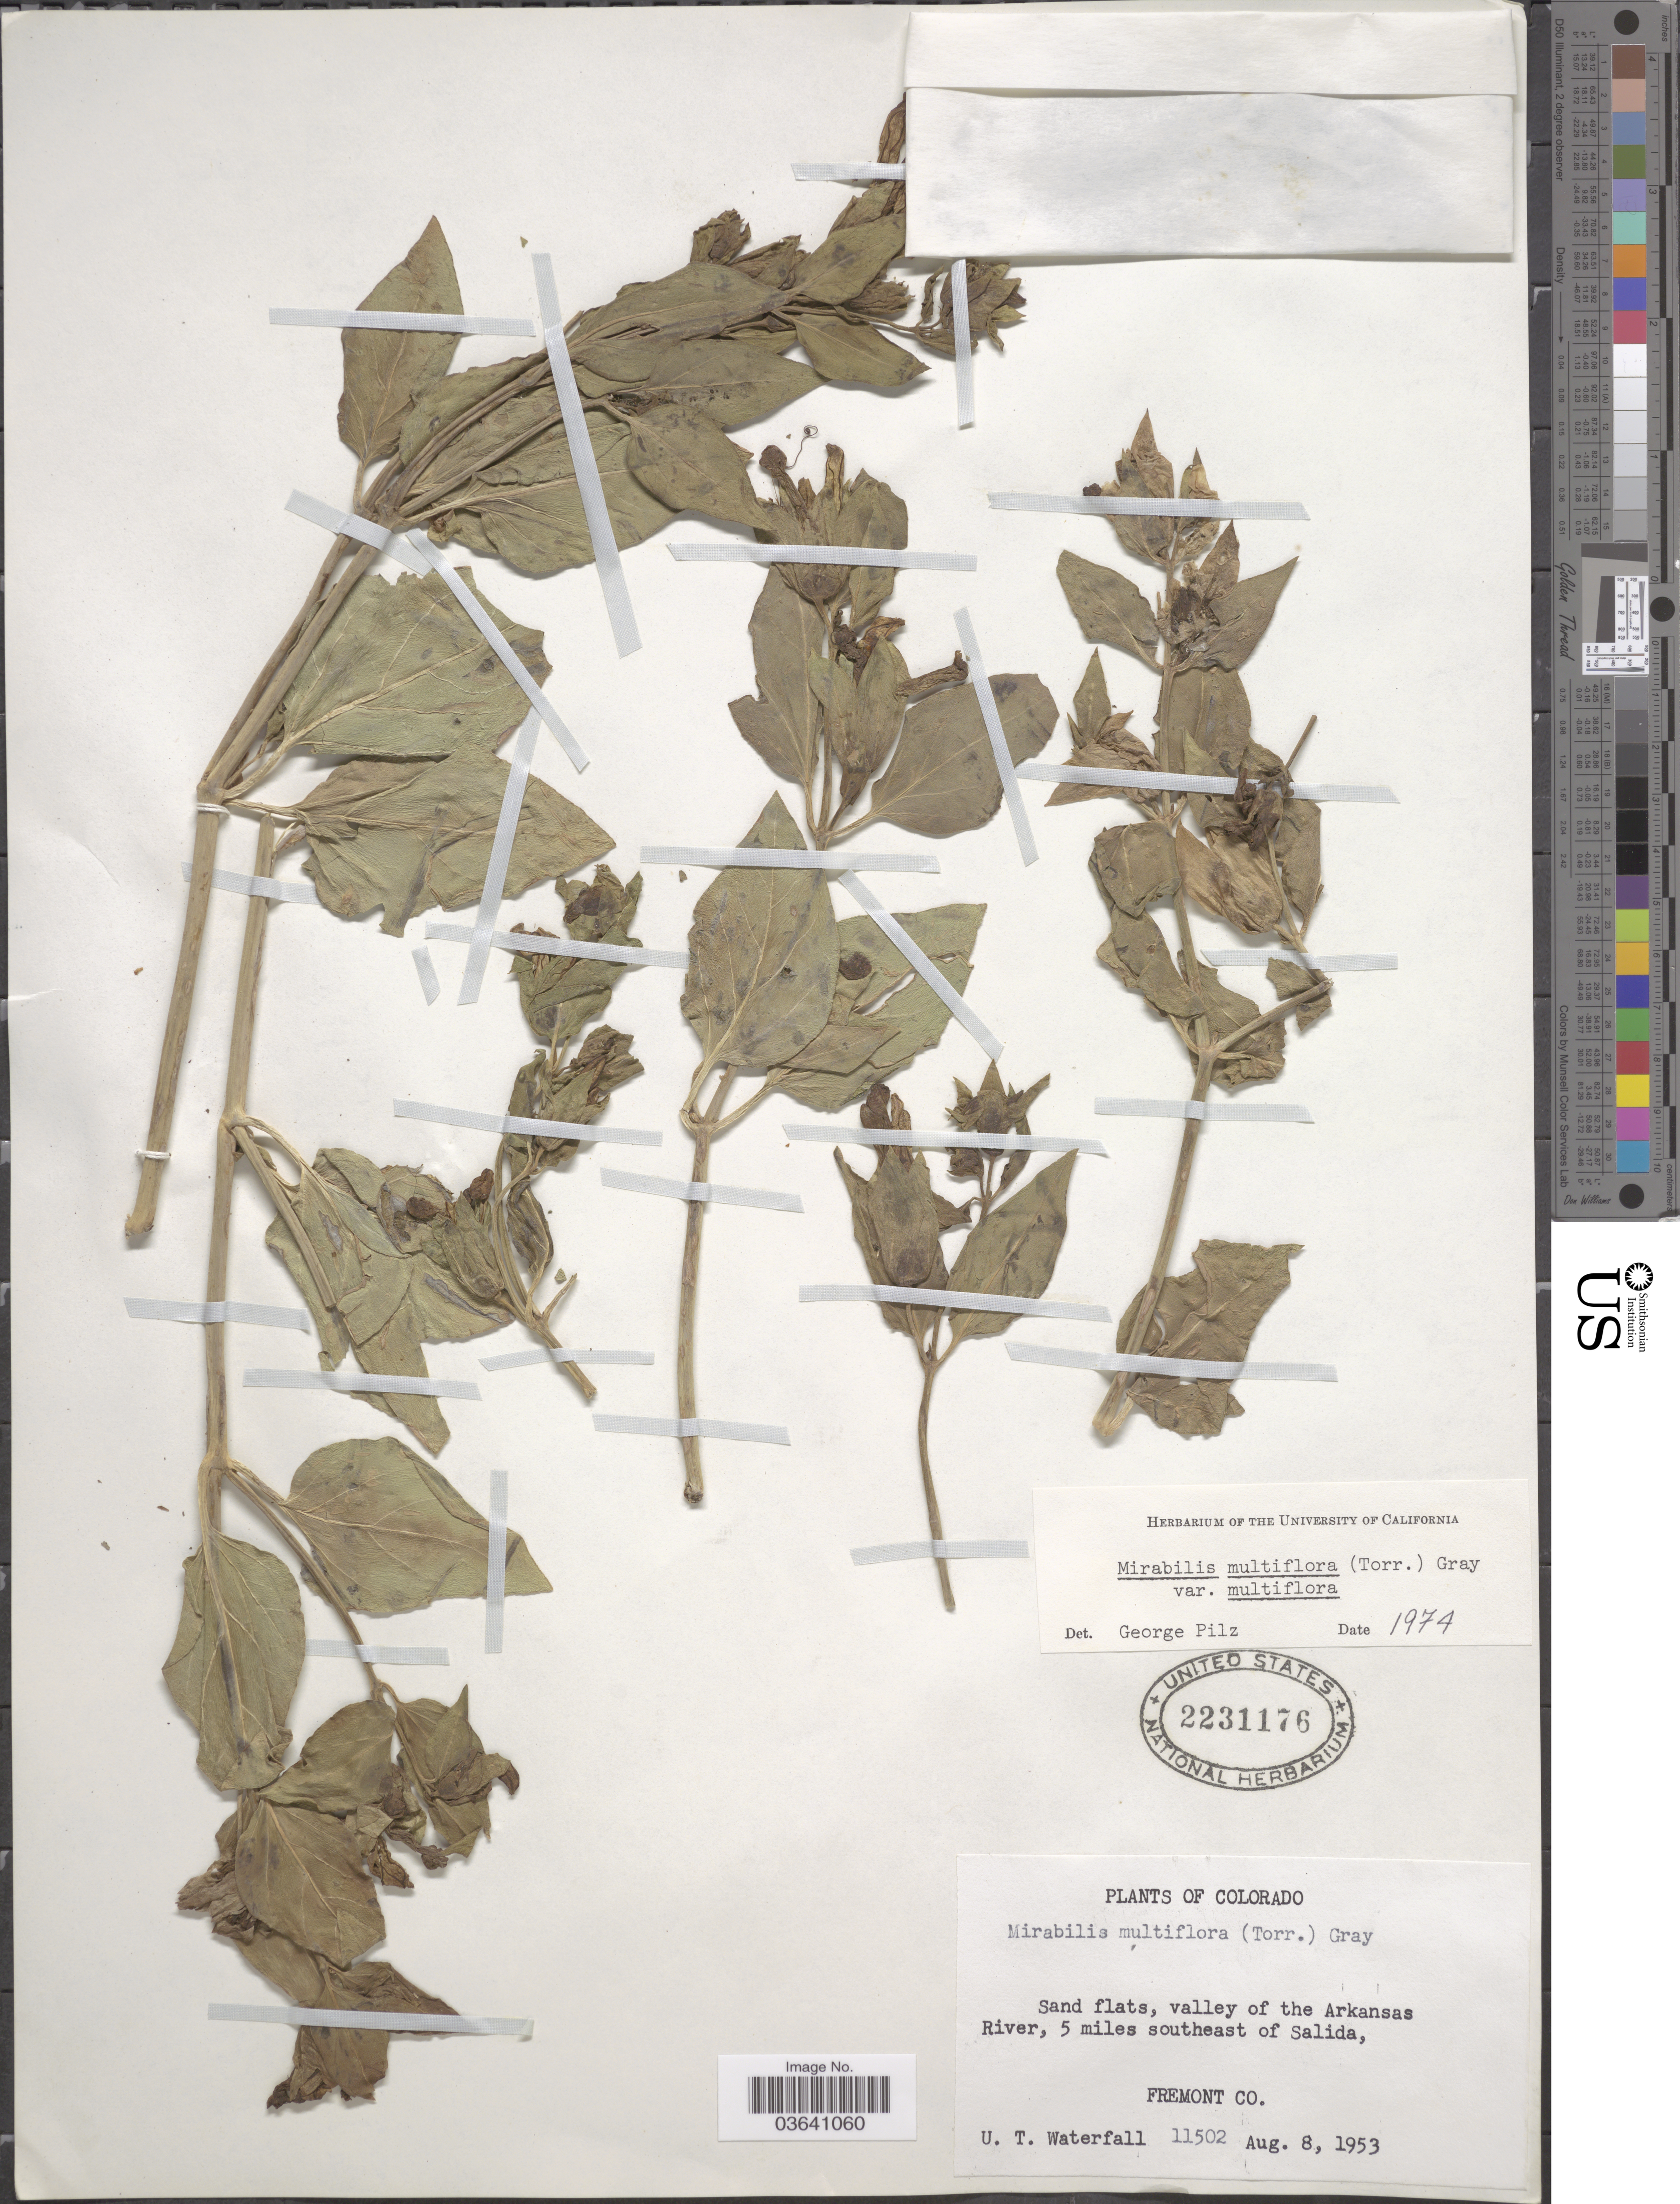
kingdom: Plantae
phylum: Tracheophyta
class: Magnoliopsida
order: Caryophyllales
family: Nyctaginaceae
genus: Mirabilis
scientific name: Mirabilis multiflora var. multiflora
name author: (Torr.) A. Gray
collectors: U. T. Waterfall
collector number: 11502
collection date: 1953-08-08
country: United States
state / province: Colorado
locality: Valley of the Arkansas River, 5 miles southeast of Salida. Fremont Co.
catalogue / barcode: US 2231176